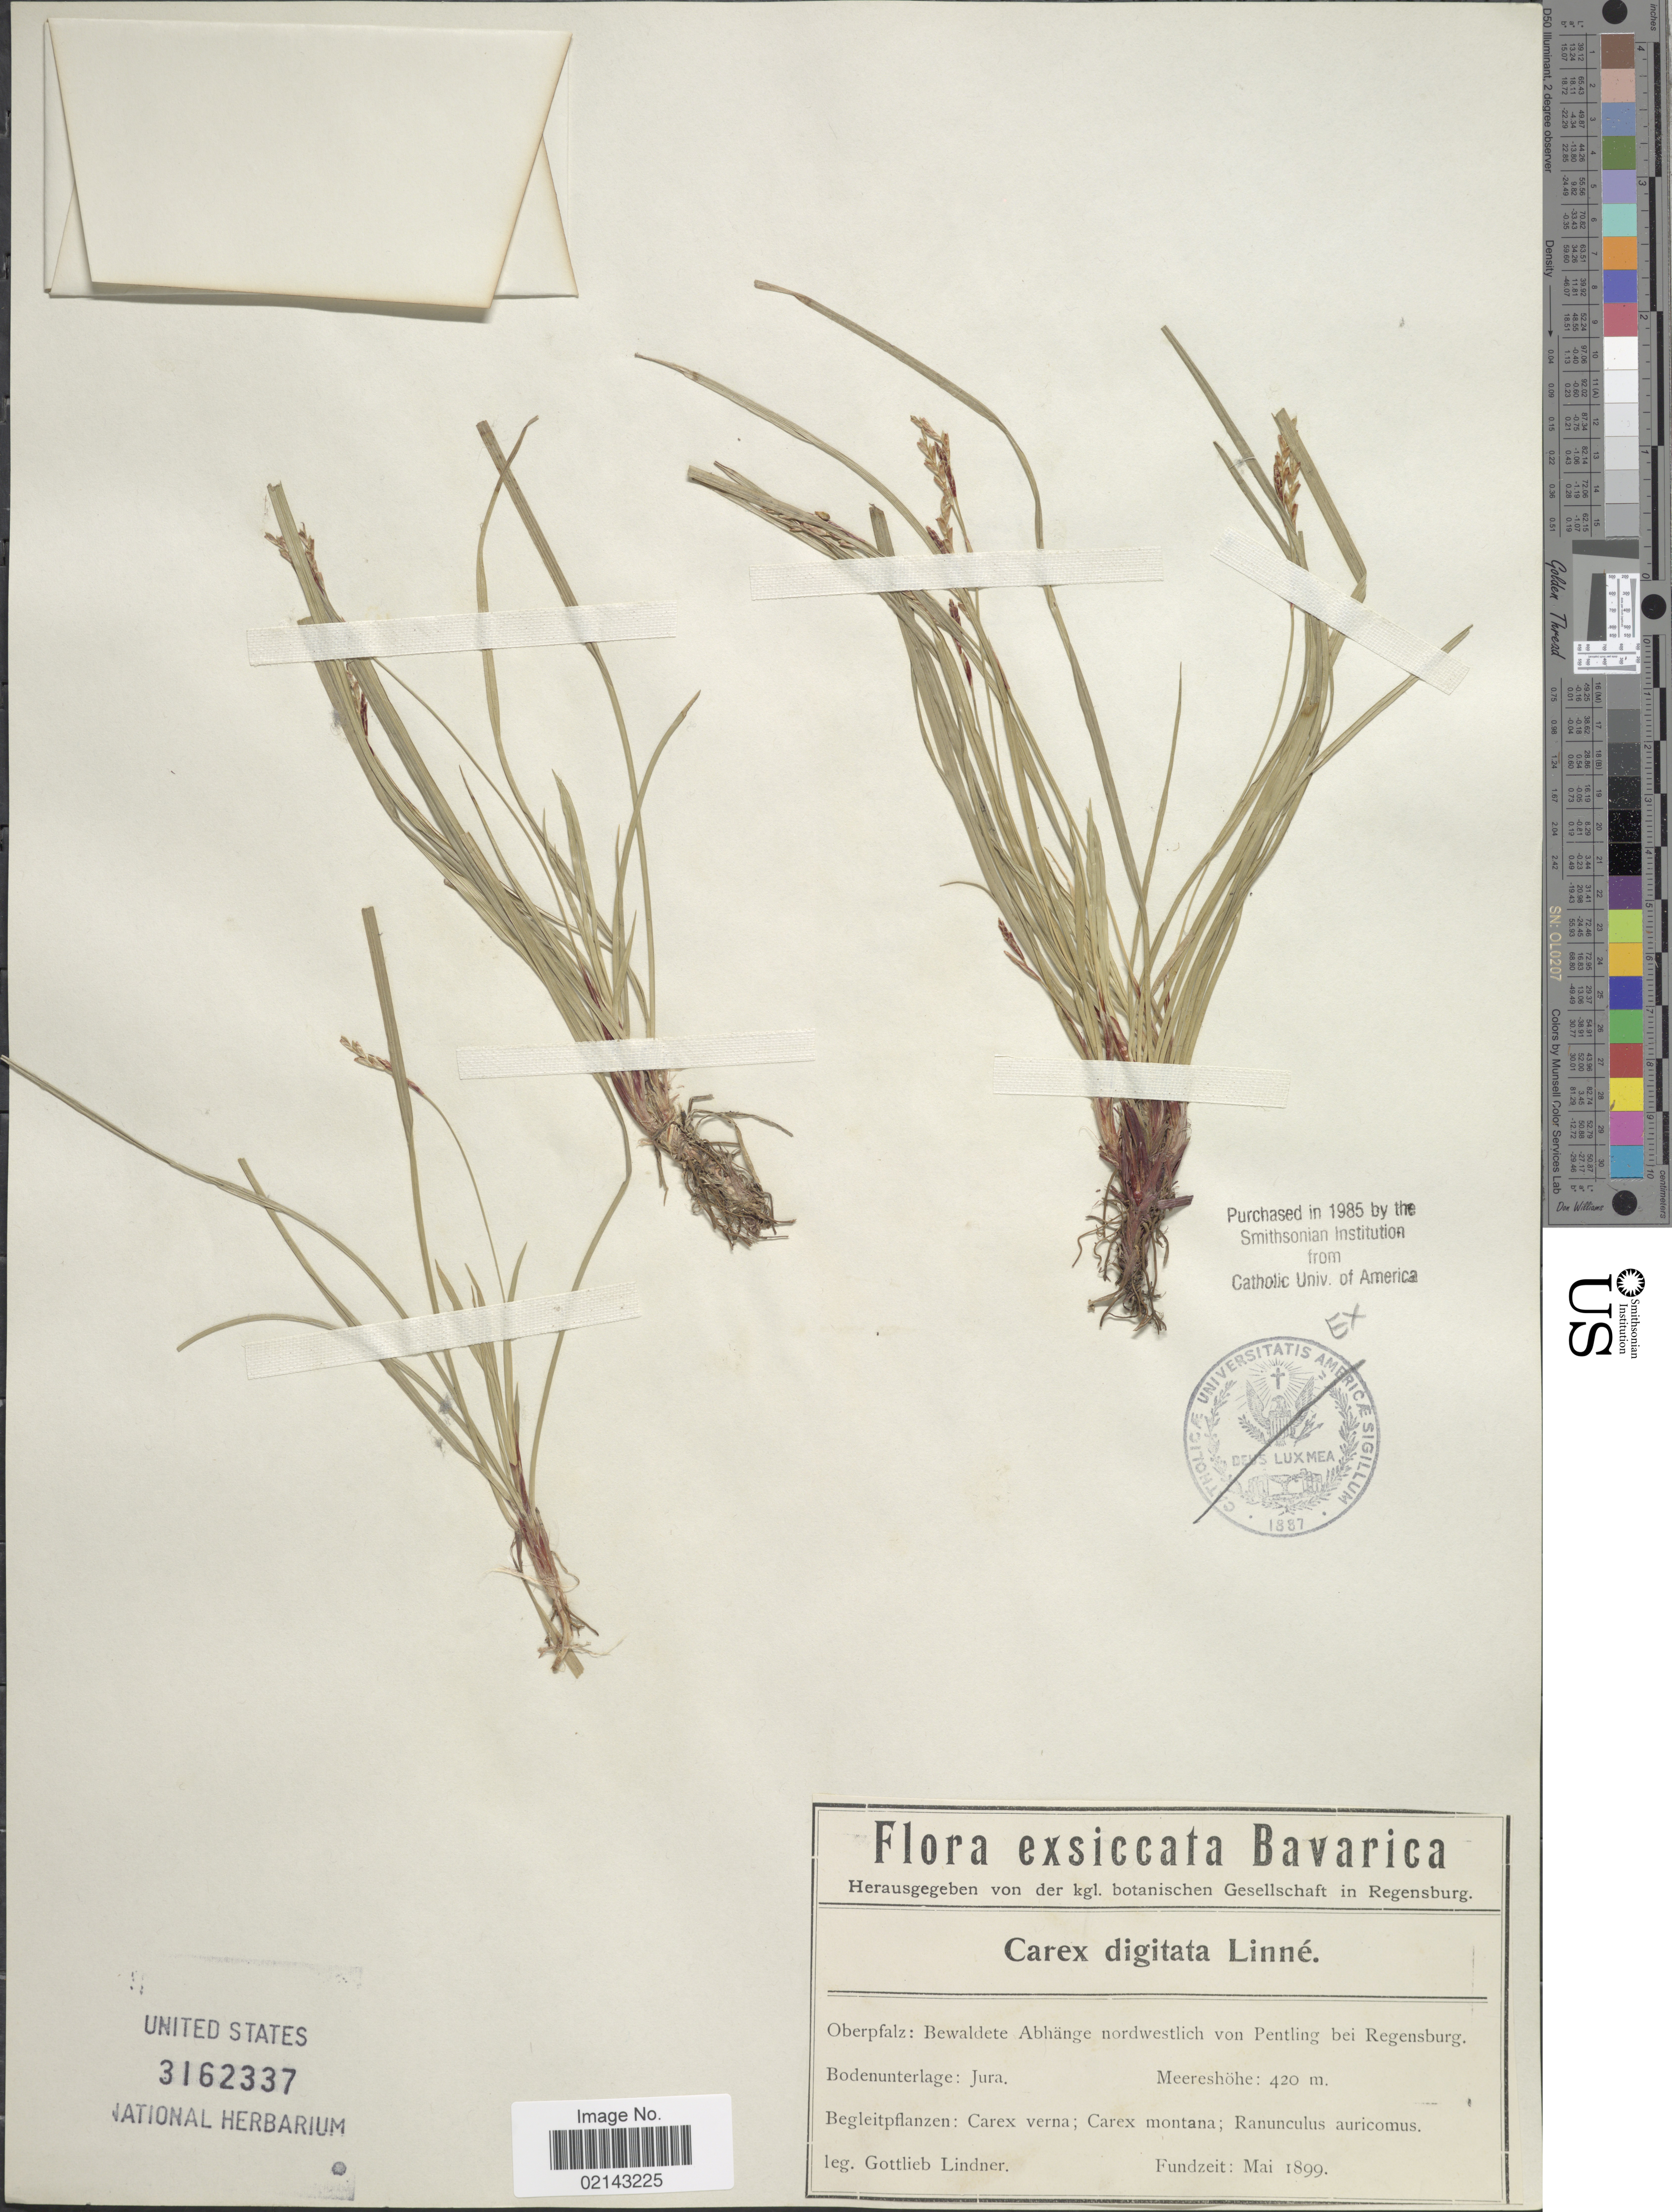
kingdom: Plantae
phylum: Tracheophyta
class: Liliopsida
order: Poales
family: Cyperaceae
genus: Carex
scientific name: Carex digitata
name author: L.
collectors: G. Lindner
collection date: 1899-05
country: Switzerland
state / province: Jura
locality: Bavarica, Oberpfalz: Bewaldete Abhänge nordwestlich von Pentling bei Regensburg. Bodenunterlage: Jura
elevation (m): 420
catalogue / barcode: US 3162337